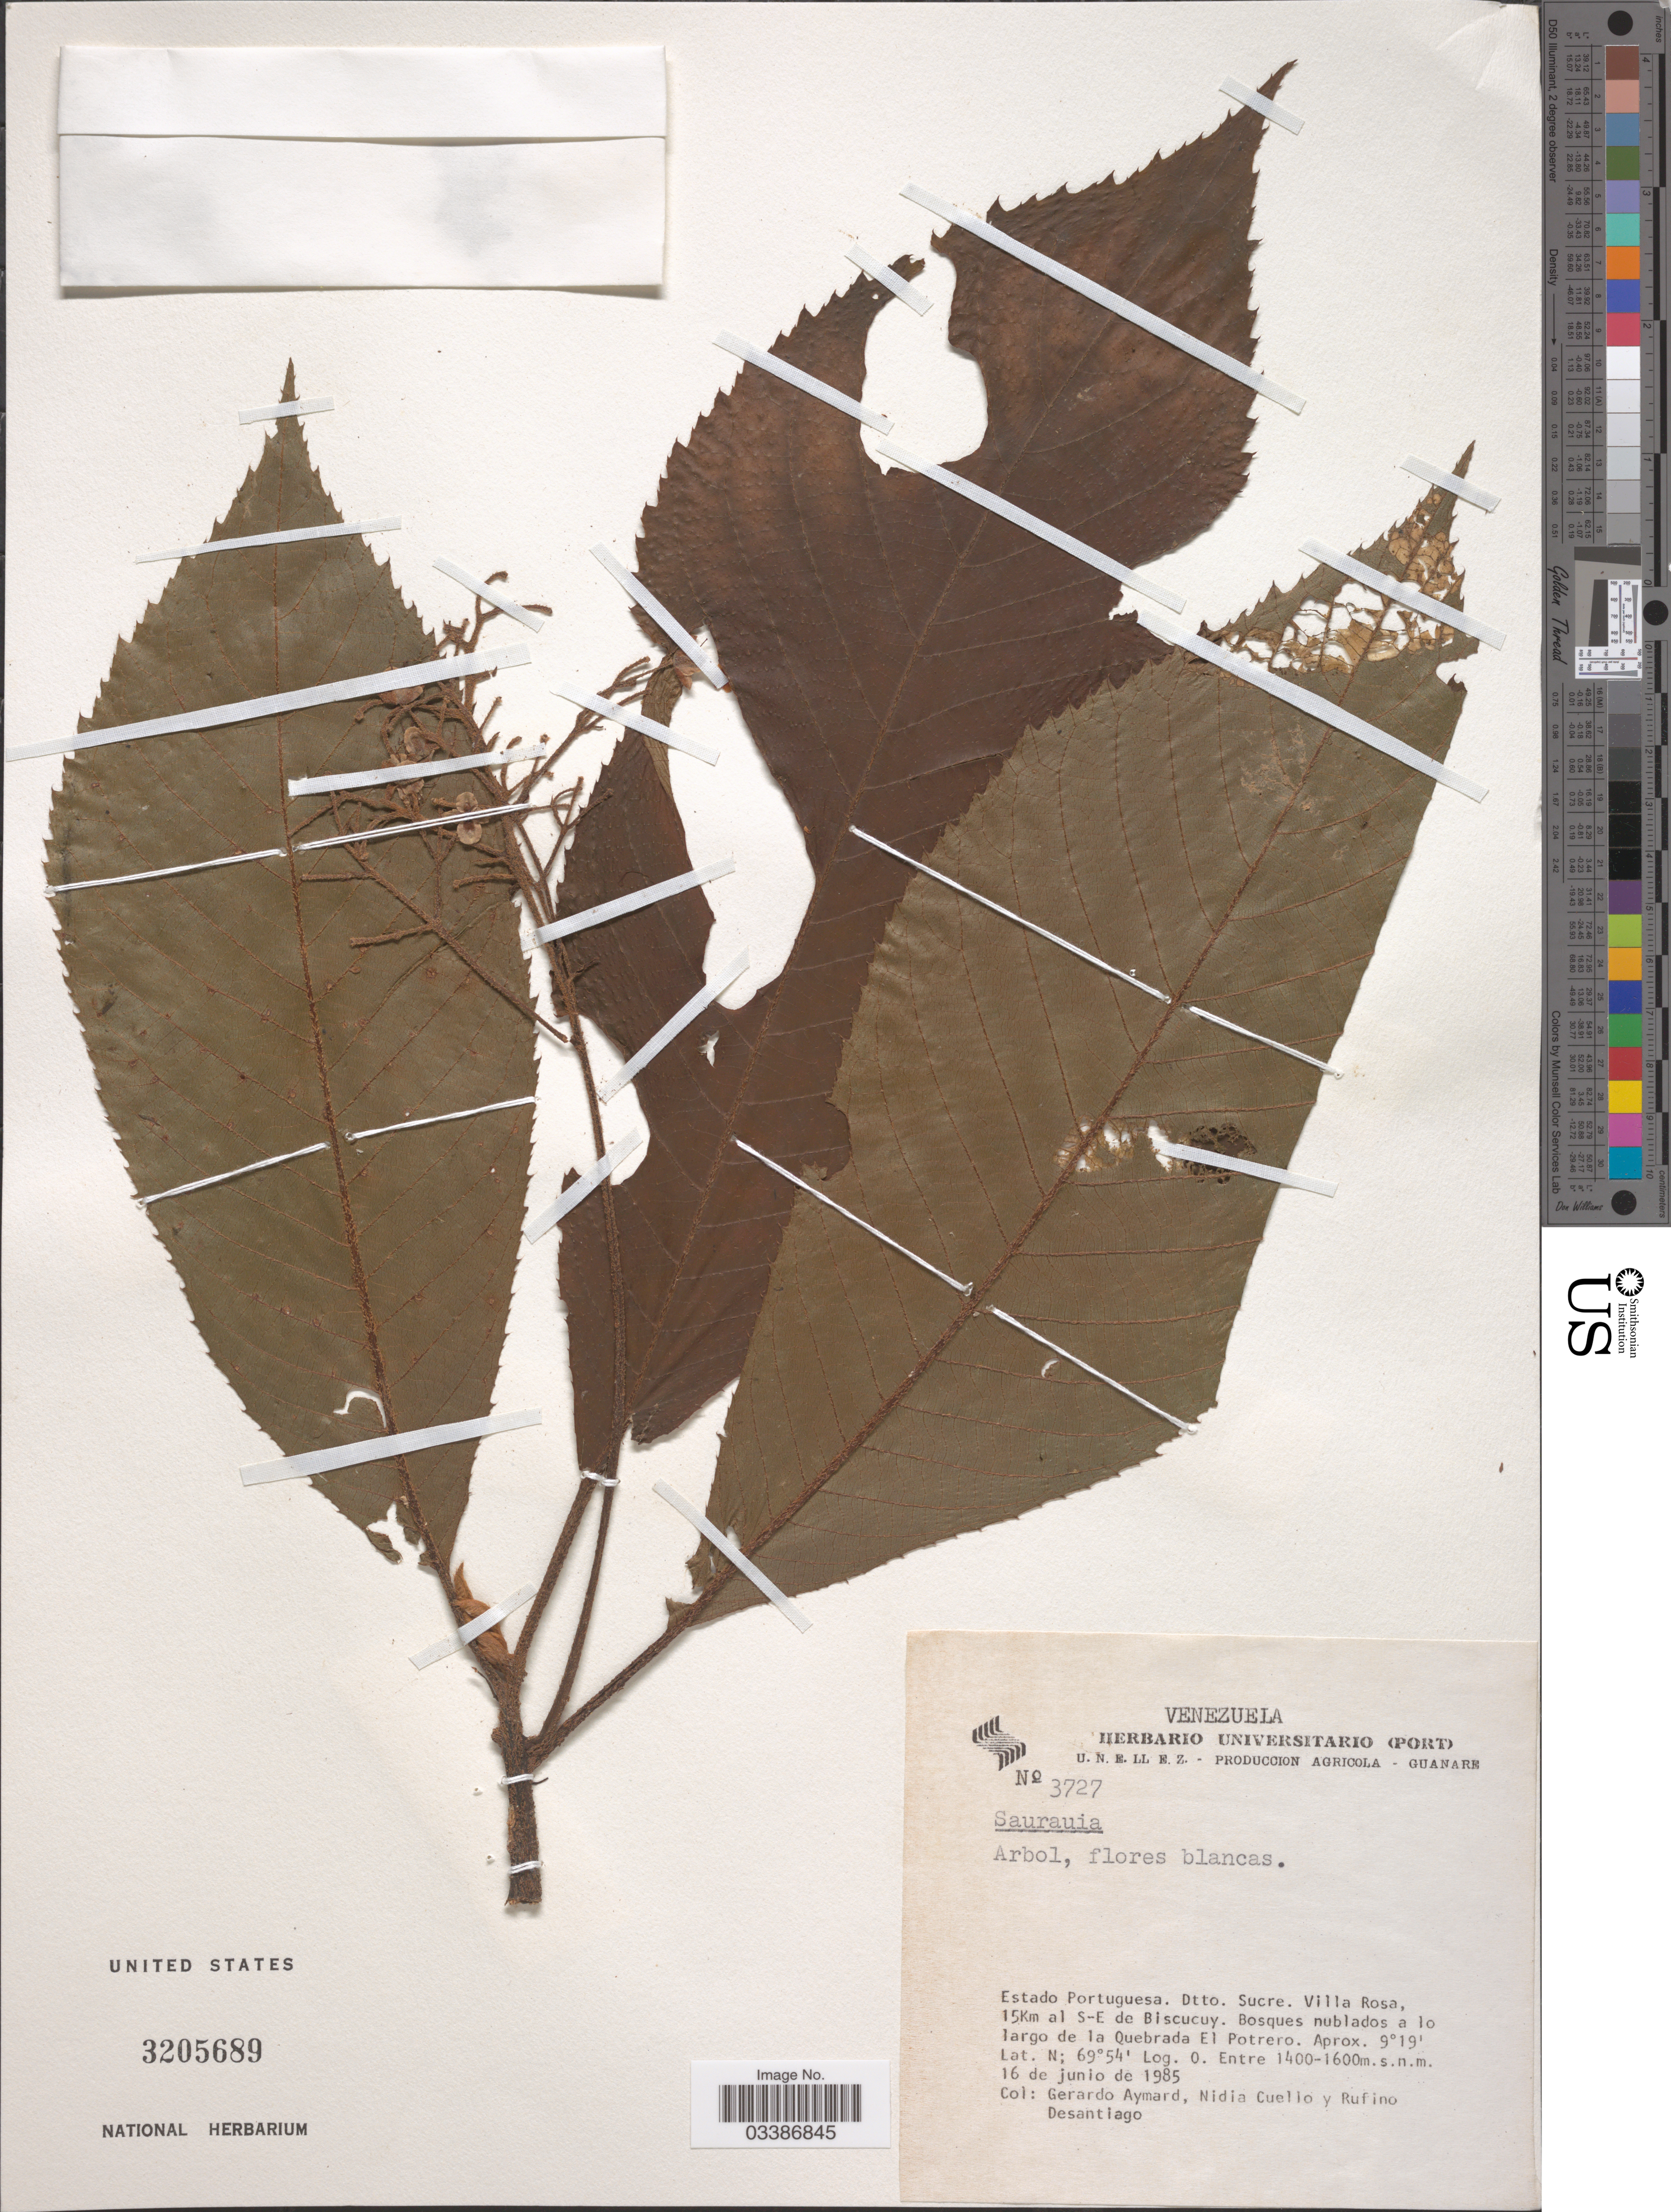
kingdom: Plantae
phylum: Tracheophyta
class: Magnoliopsida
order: Ericales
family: Actinidiaceae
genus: Saurauia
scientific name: Saurauia sp.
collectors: G. A. Aymard, N. L. Cuello & R. Desantiago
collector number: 3727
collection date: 1985-06-16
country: Venezuela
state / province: Portuguesa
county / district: Sucre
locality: Caserío Villa Rosa. 20 Km E Biscucuy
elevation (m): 1400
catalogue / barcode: US 3205689